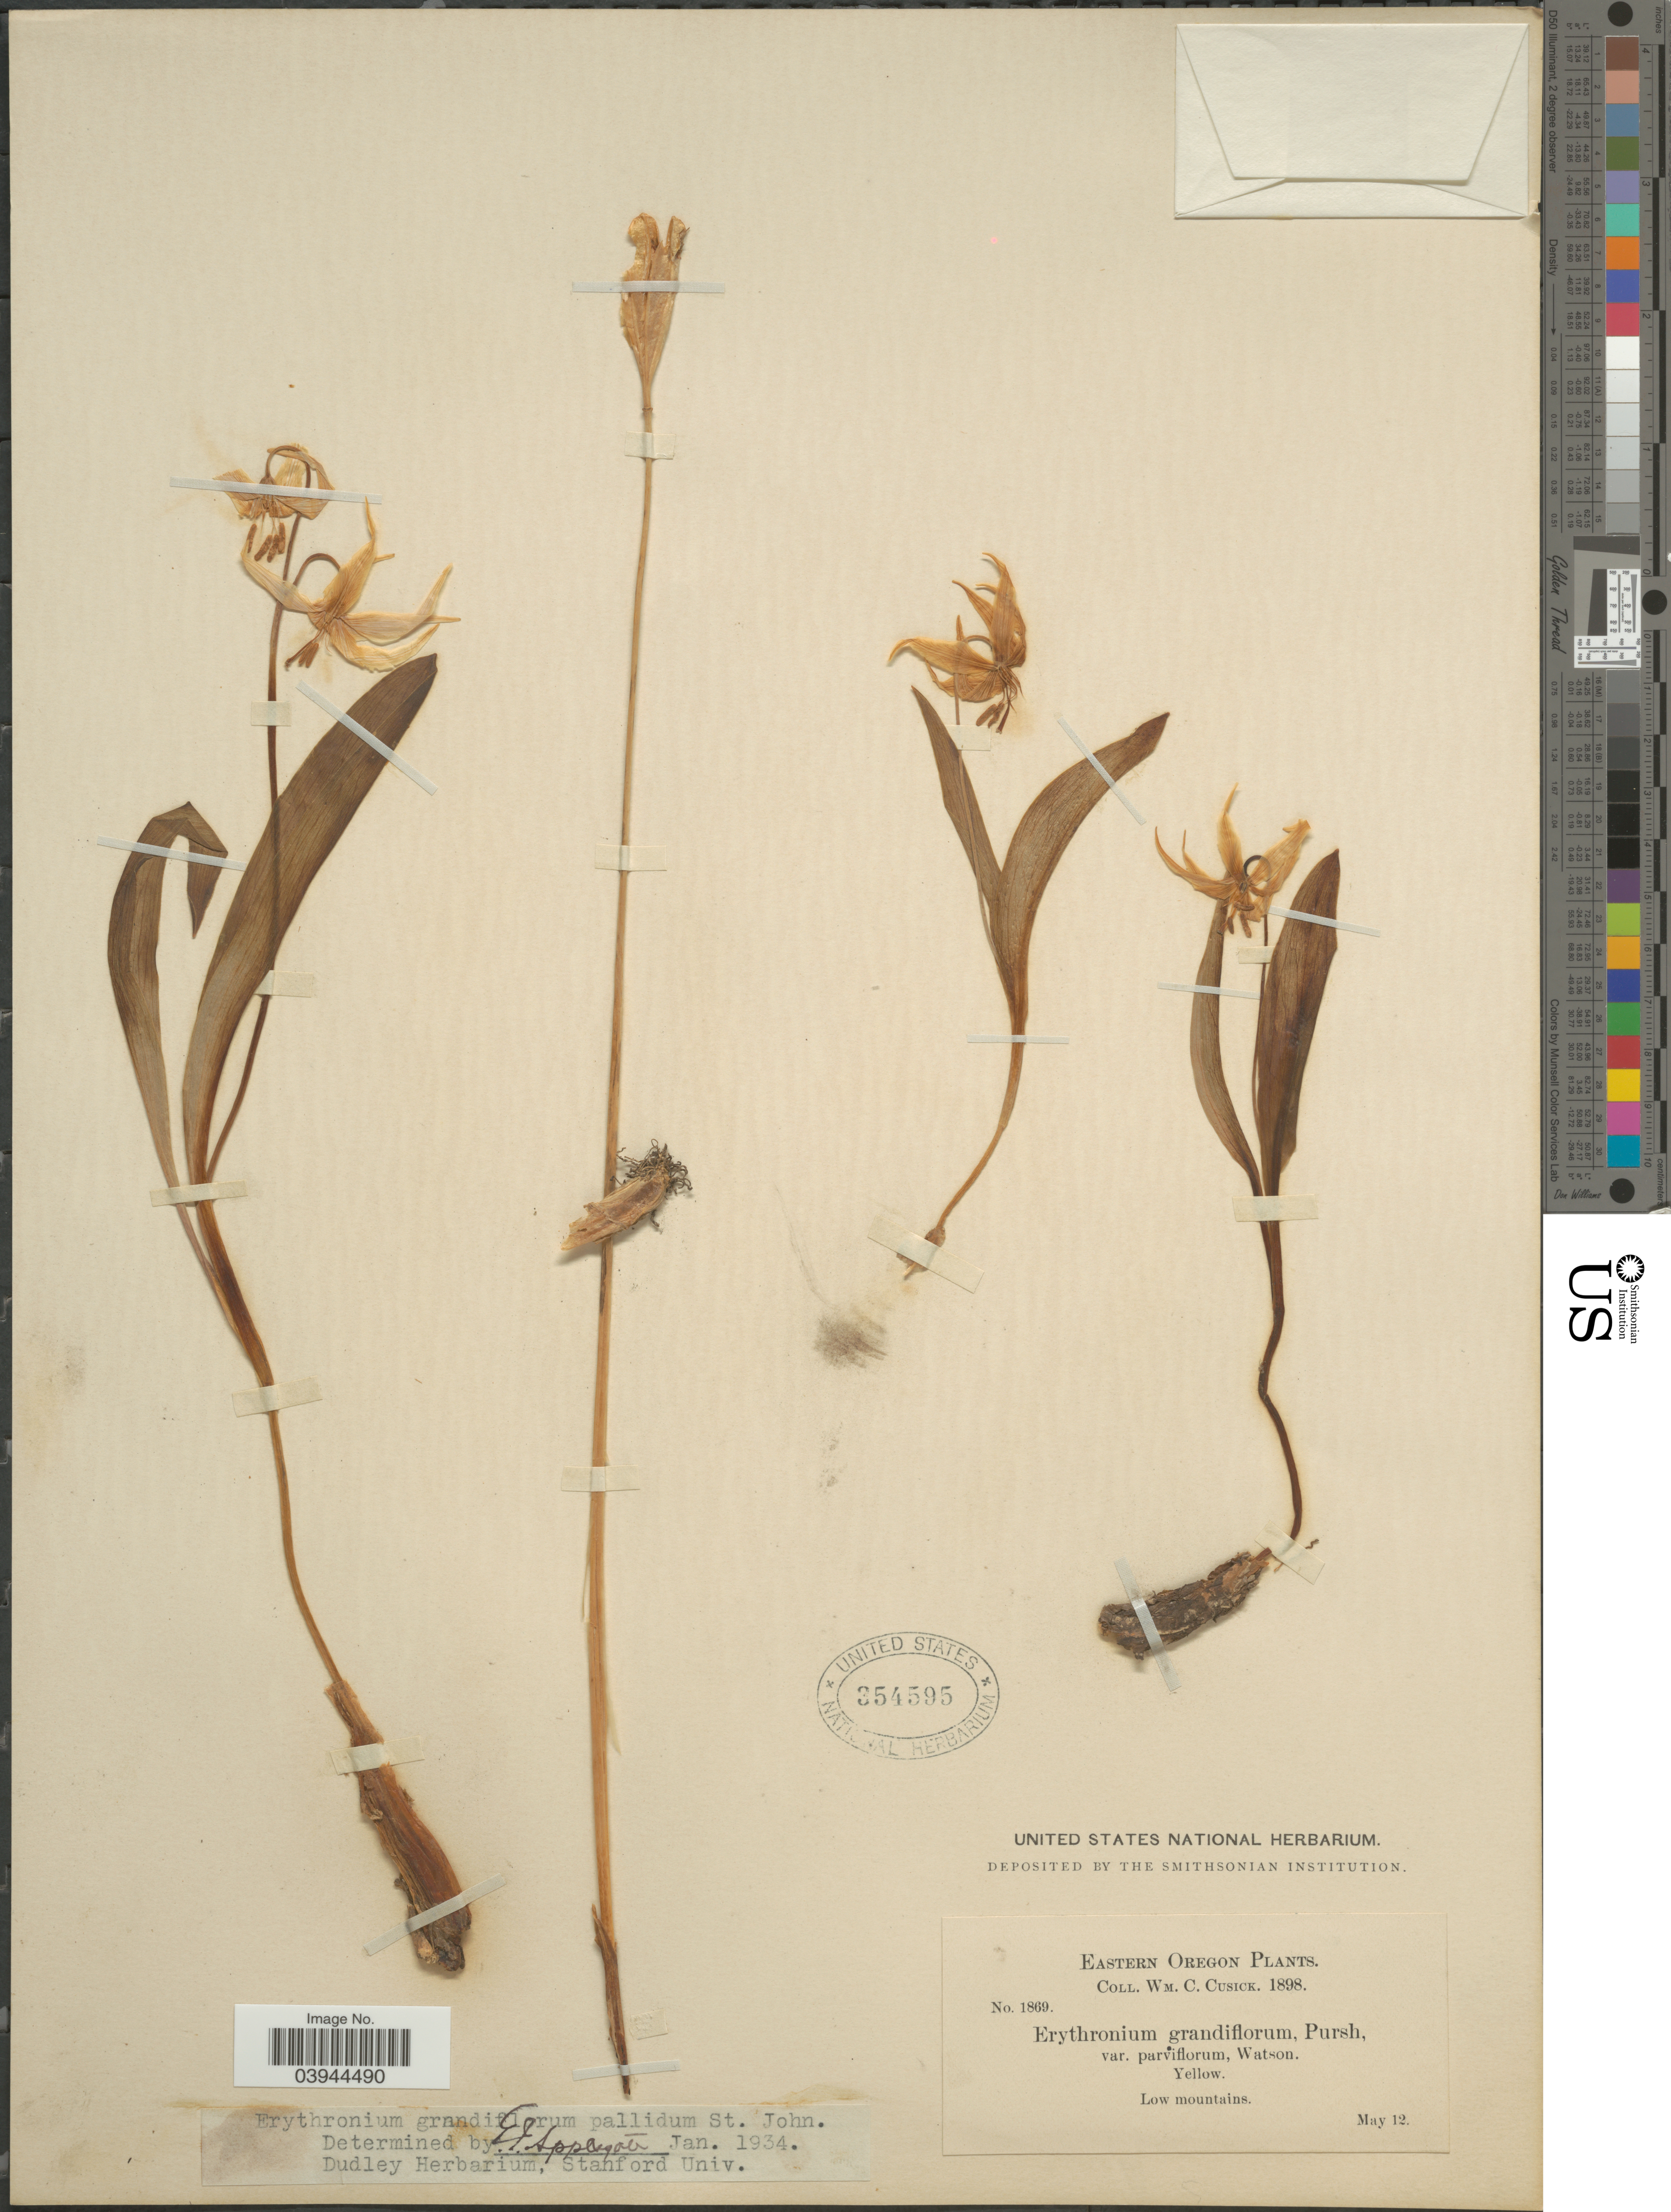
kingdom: Plantae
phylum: Tracheophyta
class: Liliopsida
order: Liliales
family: Liliaceae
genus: Erythronium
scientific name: Erythronium grandiflorum var. pallidum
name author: H. St. John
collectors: W. C. Cusick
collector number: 1869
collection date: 1898-05-12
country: United States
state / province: Oregon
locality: Eastern Oregon. Low mountains.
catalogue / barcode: US 354595